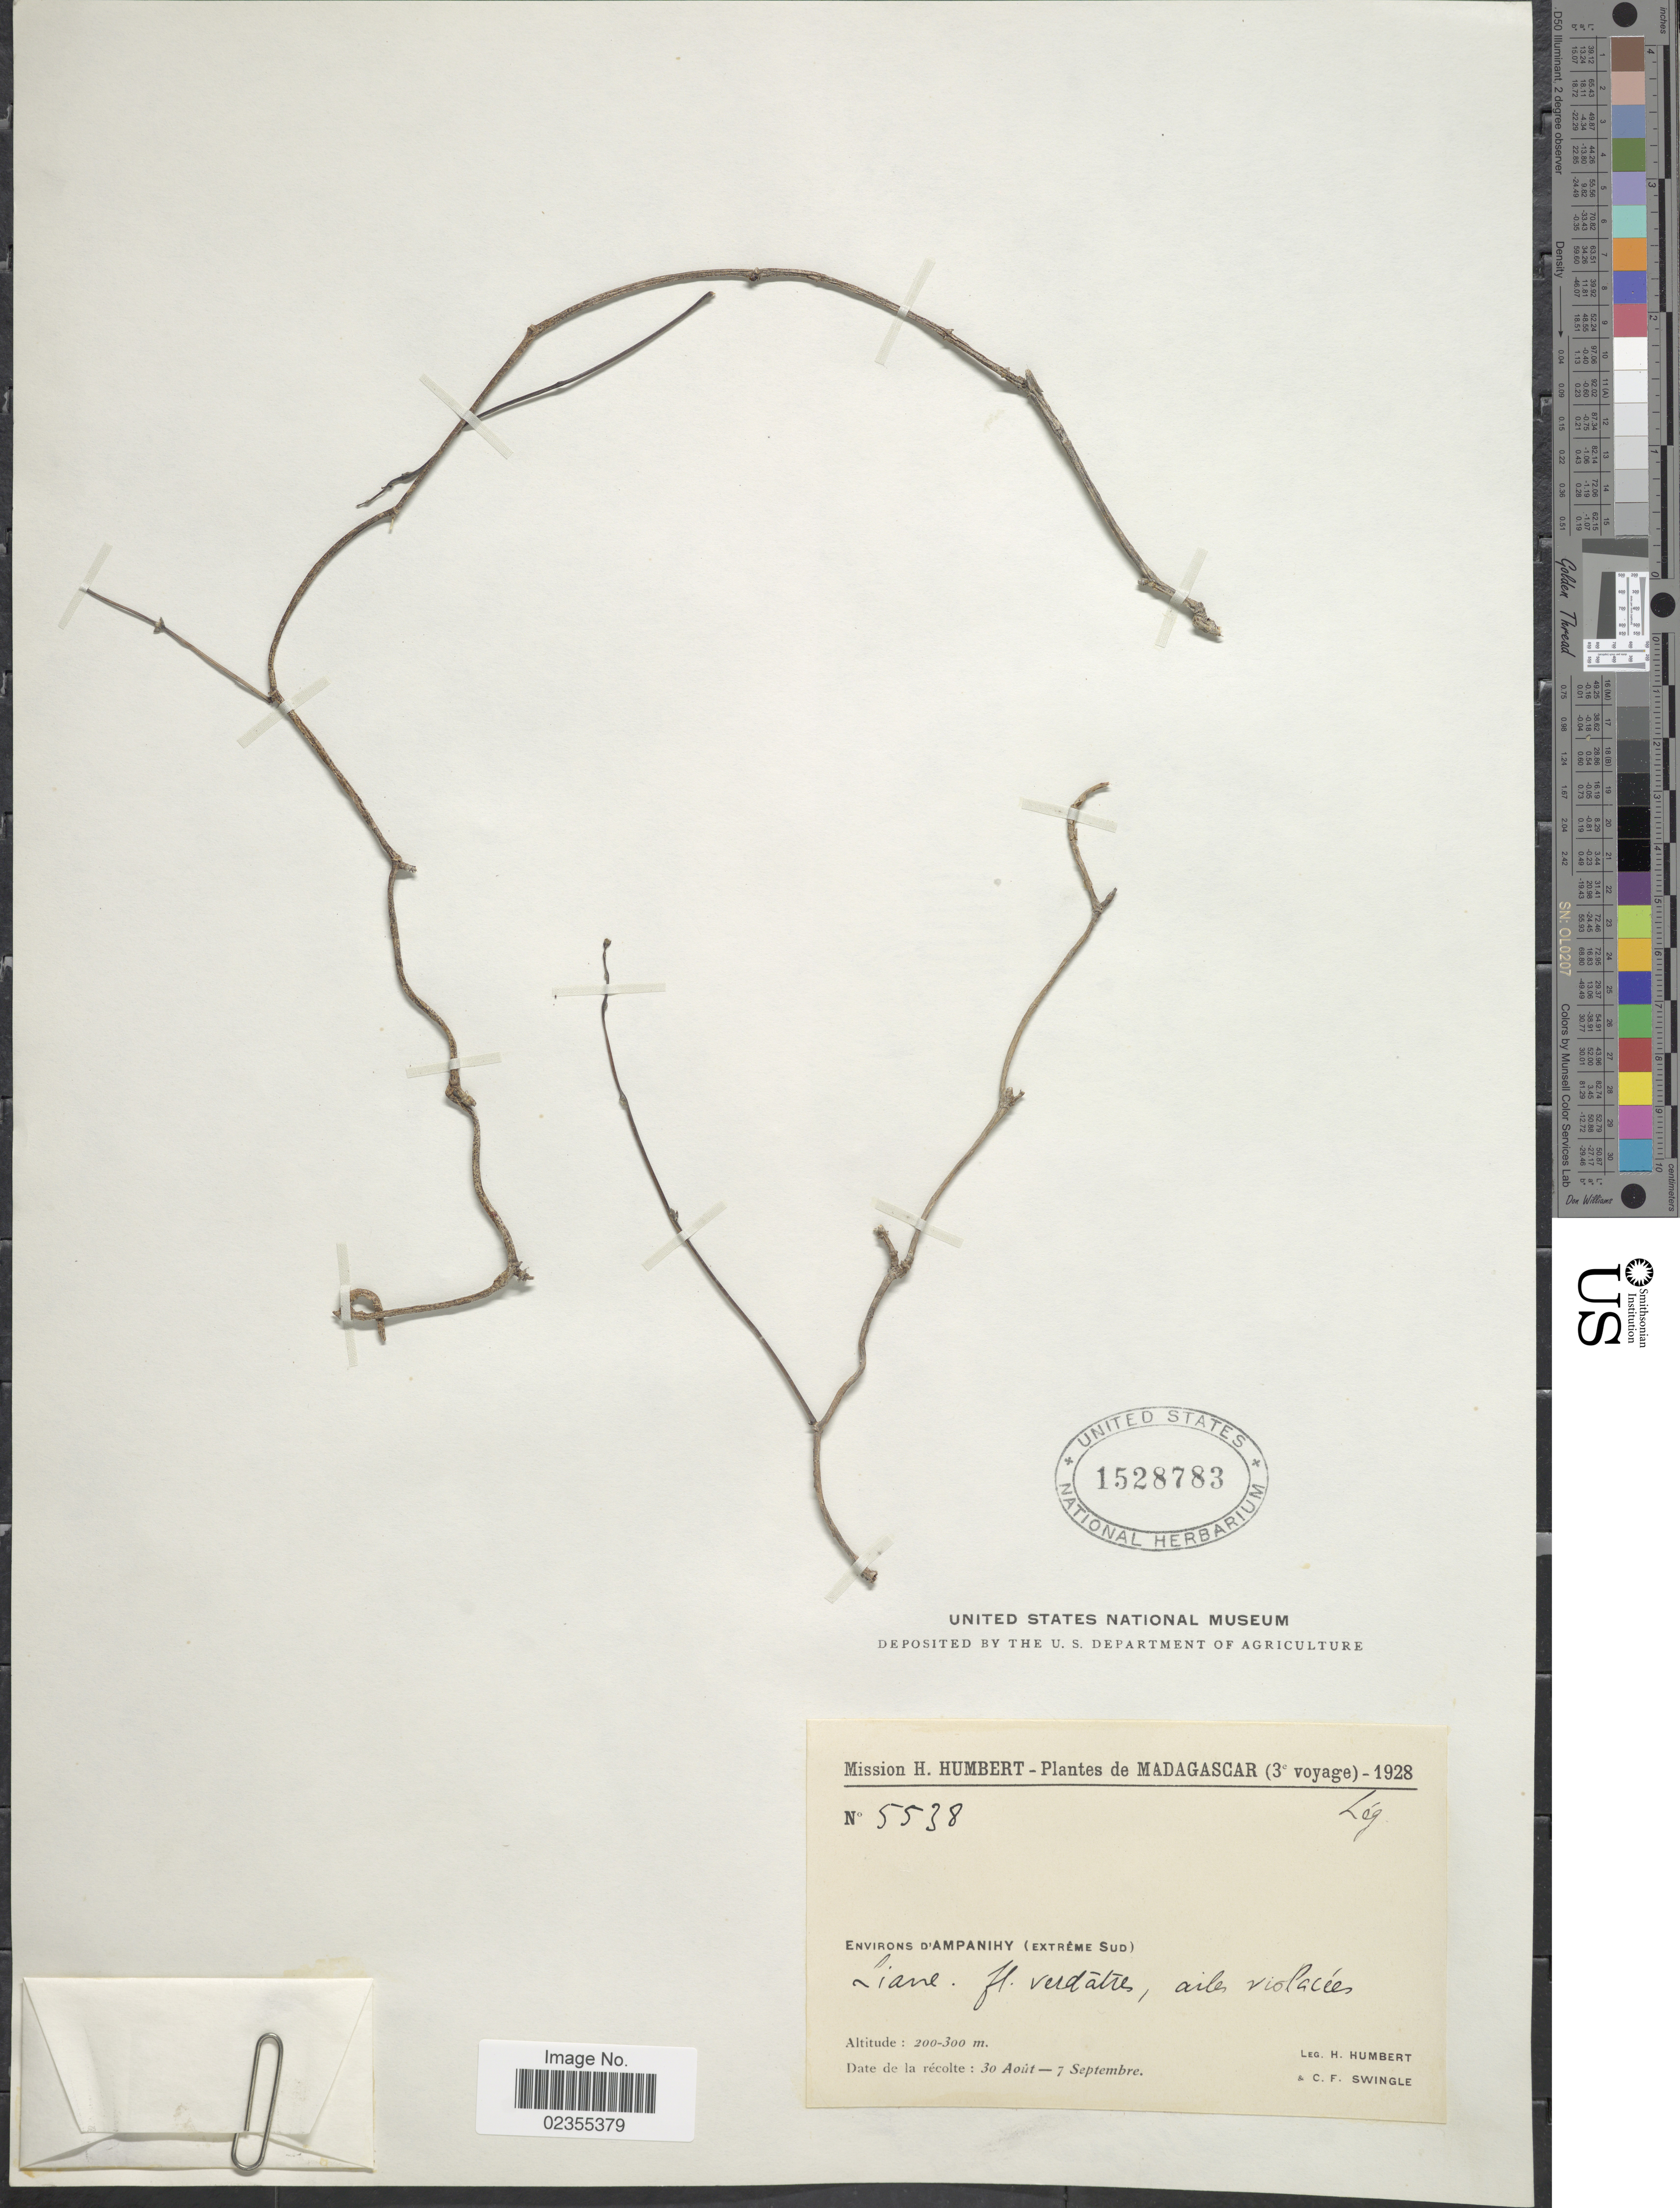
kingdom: Plantae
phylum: Tracheophyta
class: Magnoliopsida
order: Fabales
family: Fabaceae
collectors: H. Humbert & C. Swingle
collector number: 5538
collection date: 1928-08-30/1928-09-07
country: Madagascar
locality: Environs d'Ampanihy (Extéme Sud)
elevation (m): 200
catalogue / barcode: US 1528783